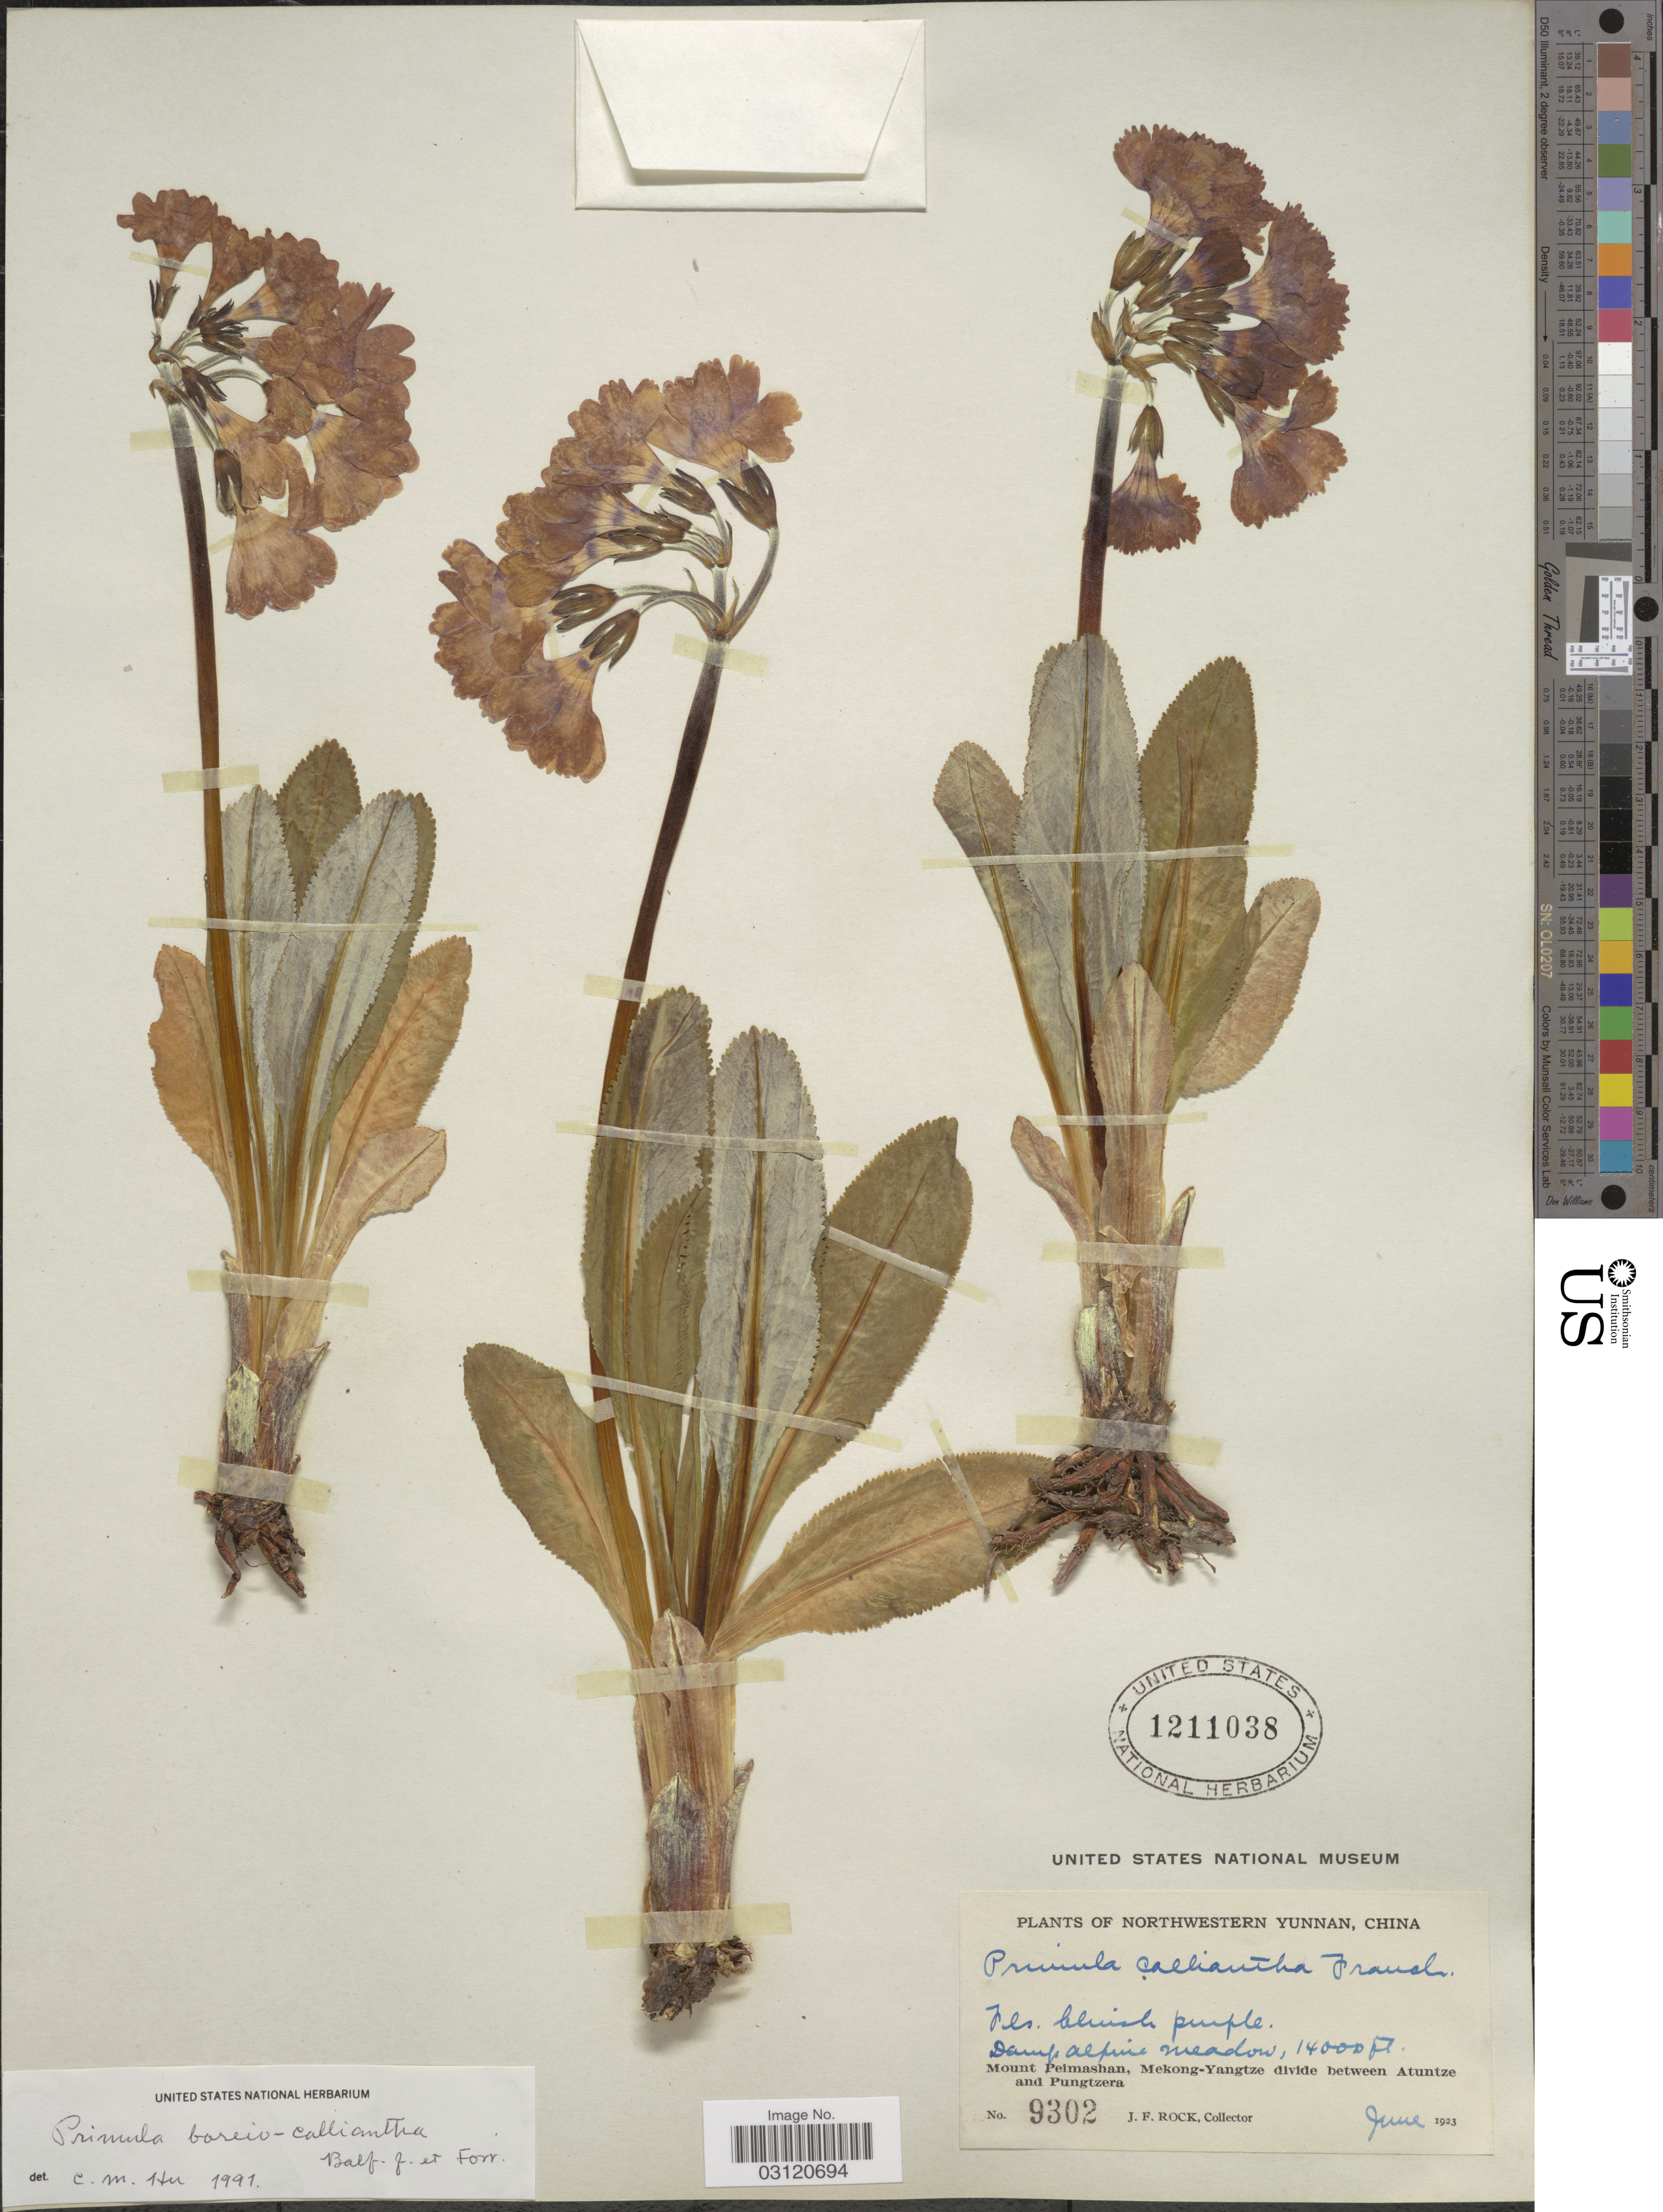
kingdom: Plantae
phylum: Tracheophyta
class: Magnoliopsida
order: Ericales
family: Primulaceae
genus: Primula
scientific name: Primula boreiocalliantha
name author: Balf. f. & Forrest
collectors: J. Rock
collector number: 9302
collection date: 1923-06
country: China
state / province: Yunnan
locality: Northwestern Yunnan, Mount Peimashan, Mekong-Yangtze divide between Atuntze and Pungtzera.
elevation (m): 4267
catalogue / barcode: US 1211038